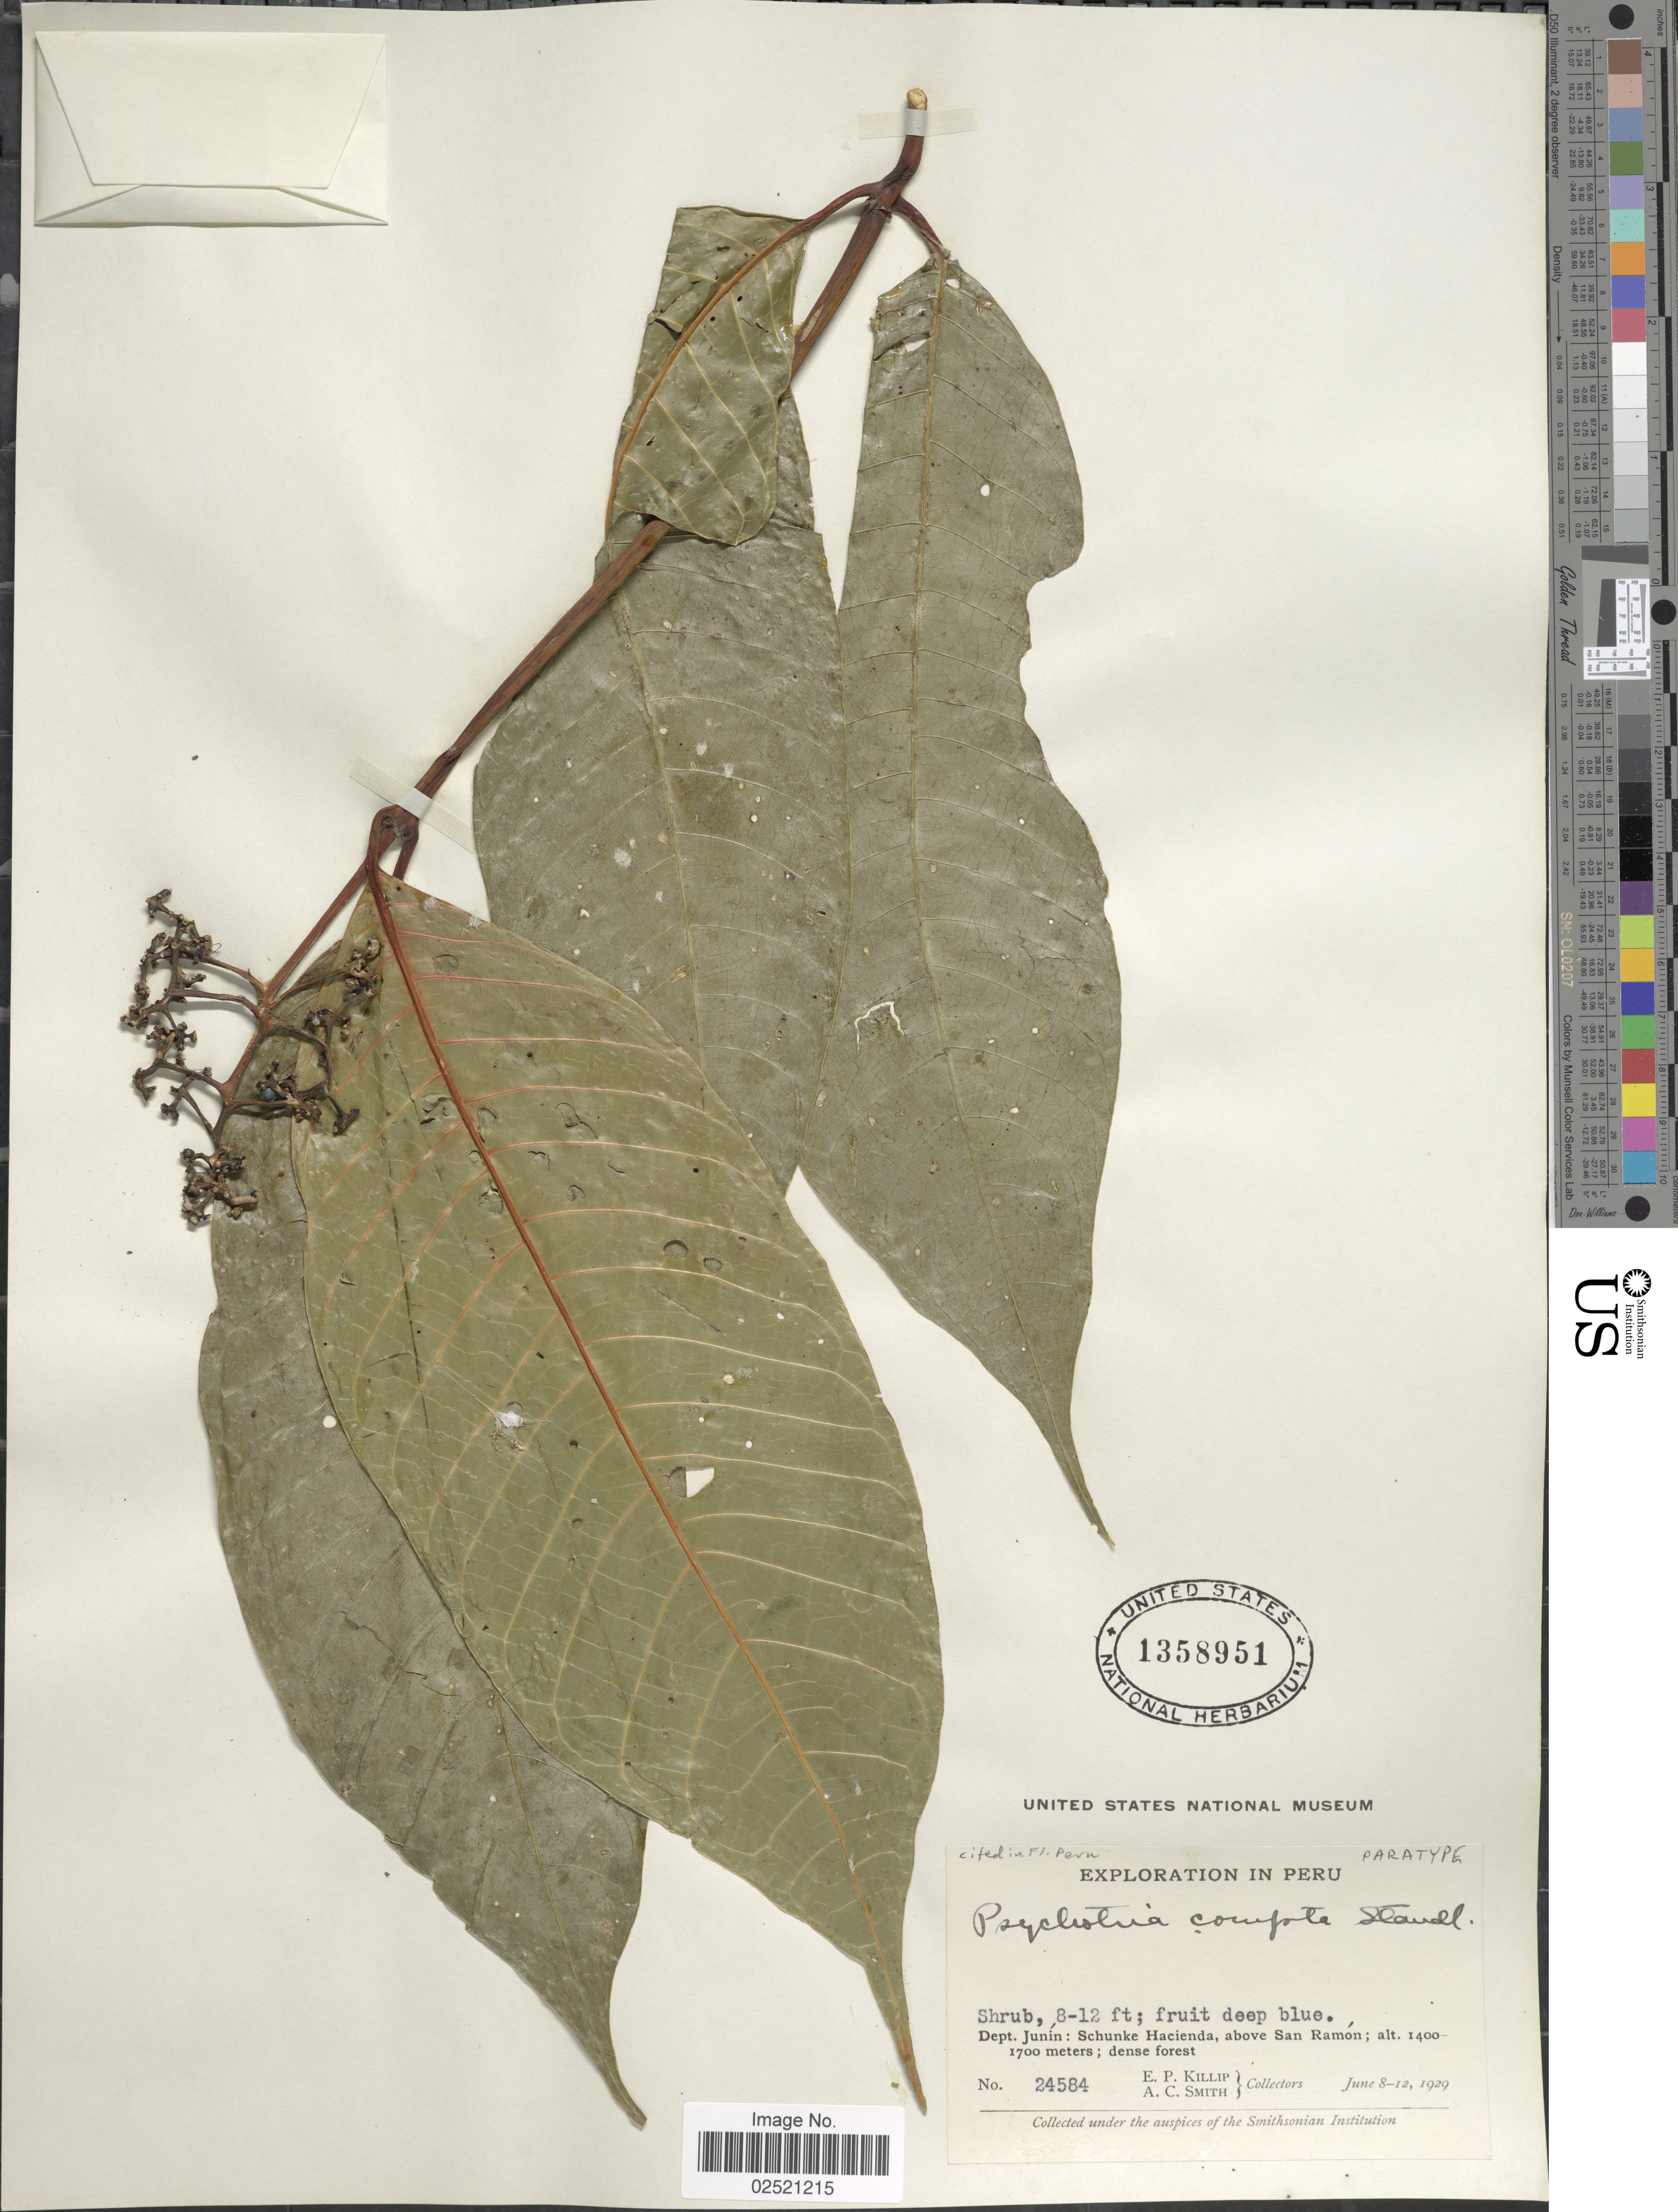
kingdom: Plantae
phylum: Tracheophyta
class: Magnoliopsida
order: Gentianales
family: Rubiaceae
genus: Psychotria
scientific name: Psychotria compta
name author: Standl.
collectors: E. P. Killip & A. C. Smith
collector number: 24584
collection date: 1929-06-08/1929-06-12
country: Peru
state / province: Junín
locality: Schunke Hacienda, above San Ramon.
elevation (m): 1400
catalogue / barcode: US 1358951